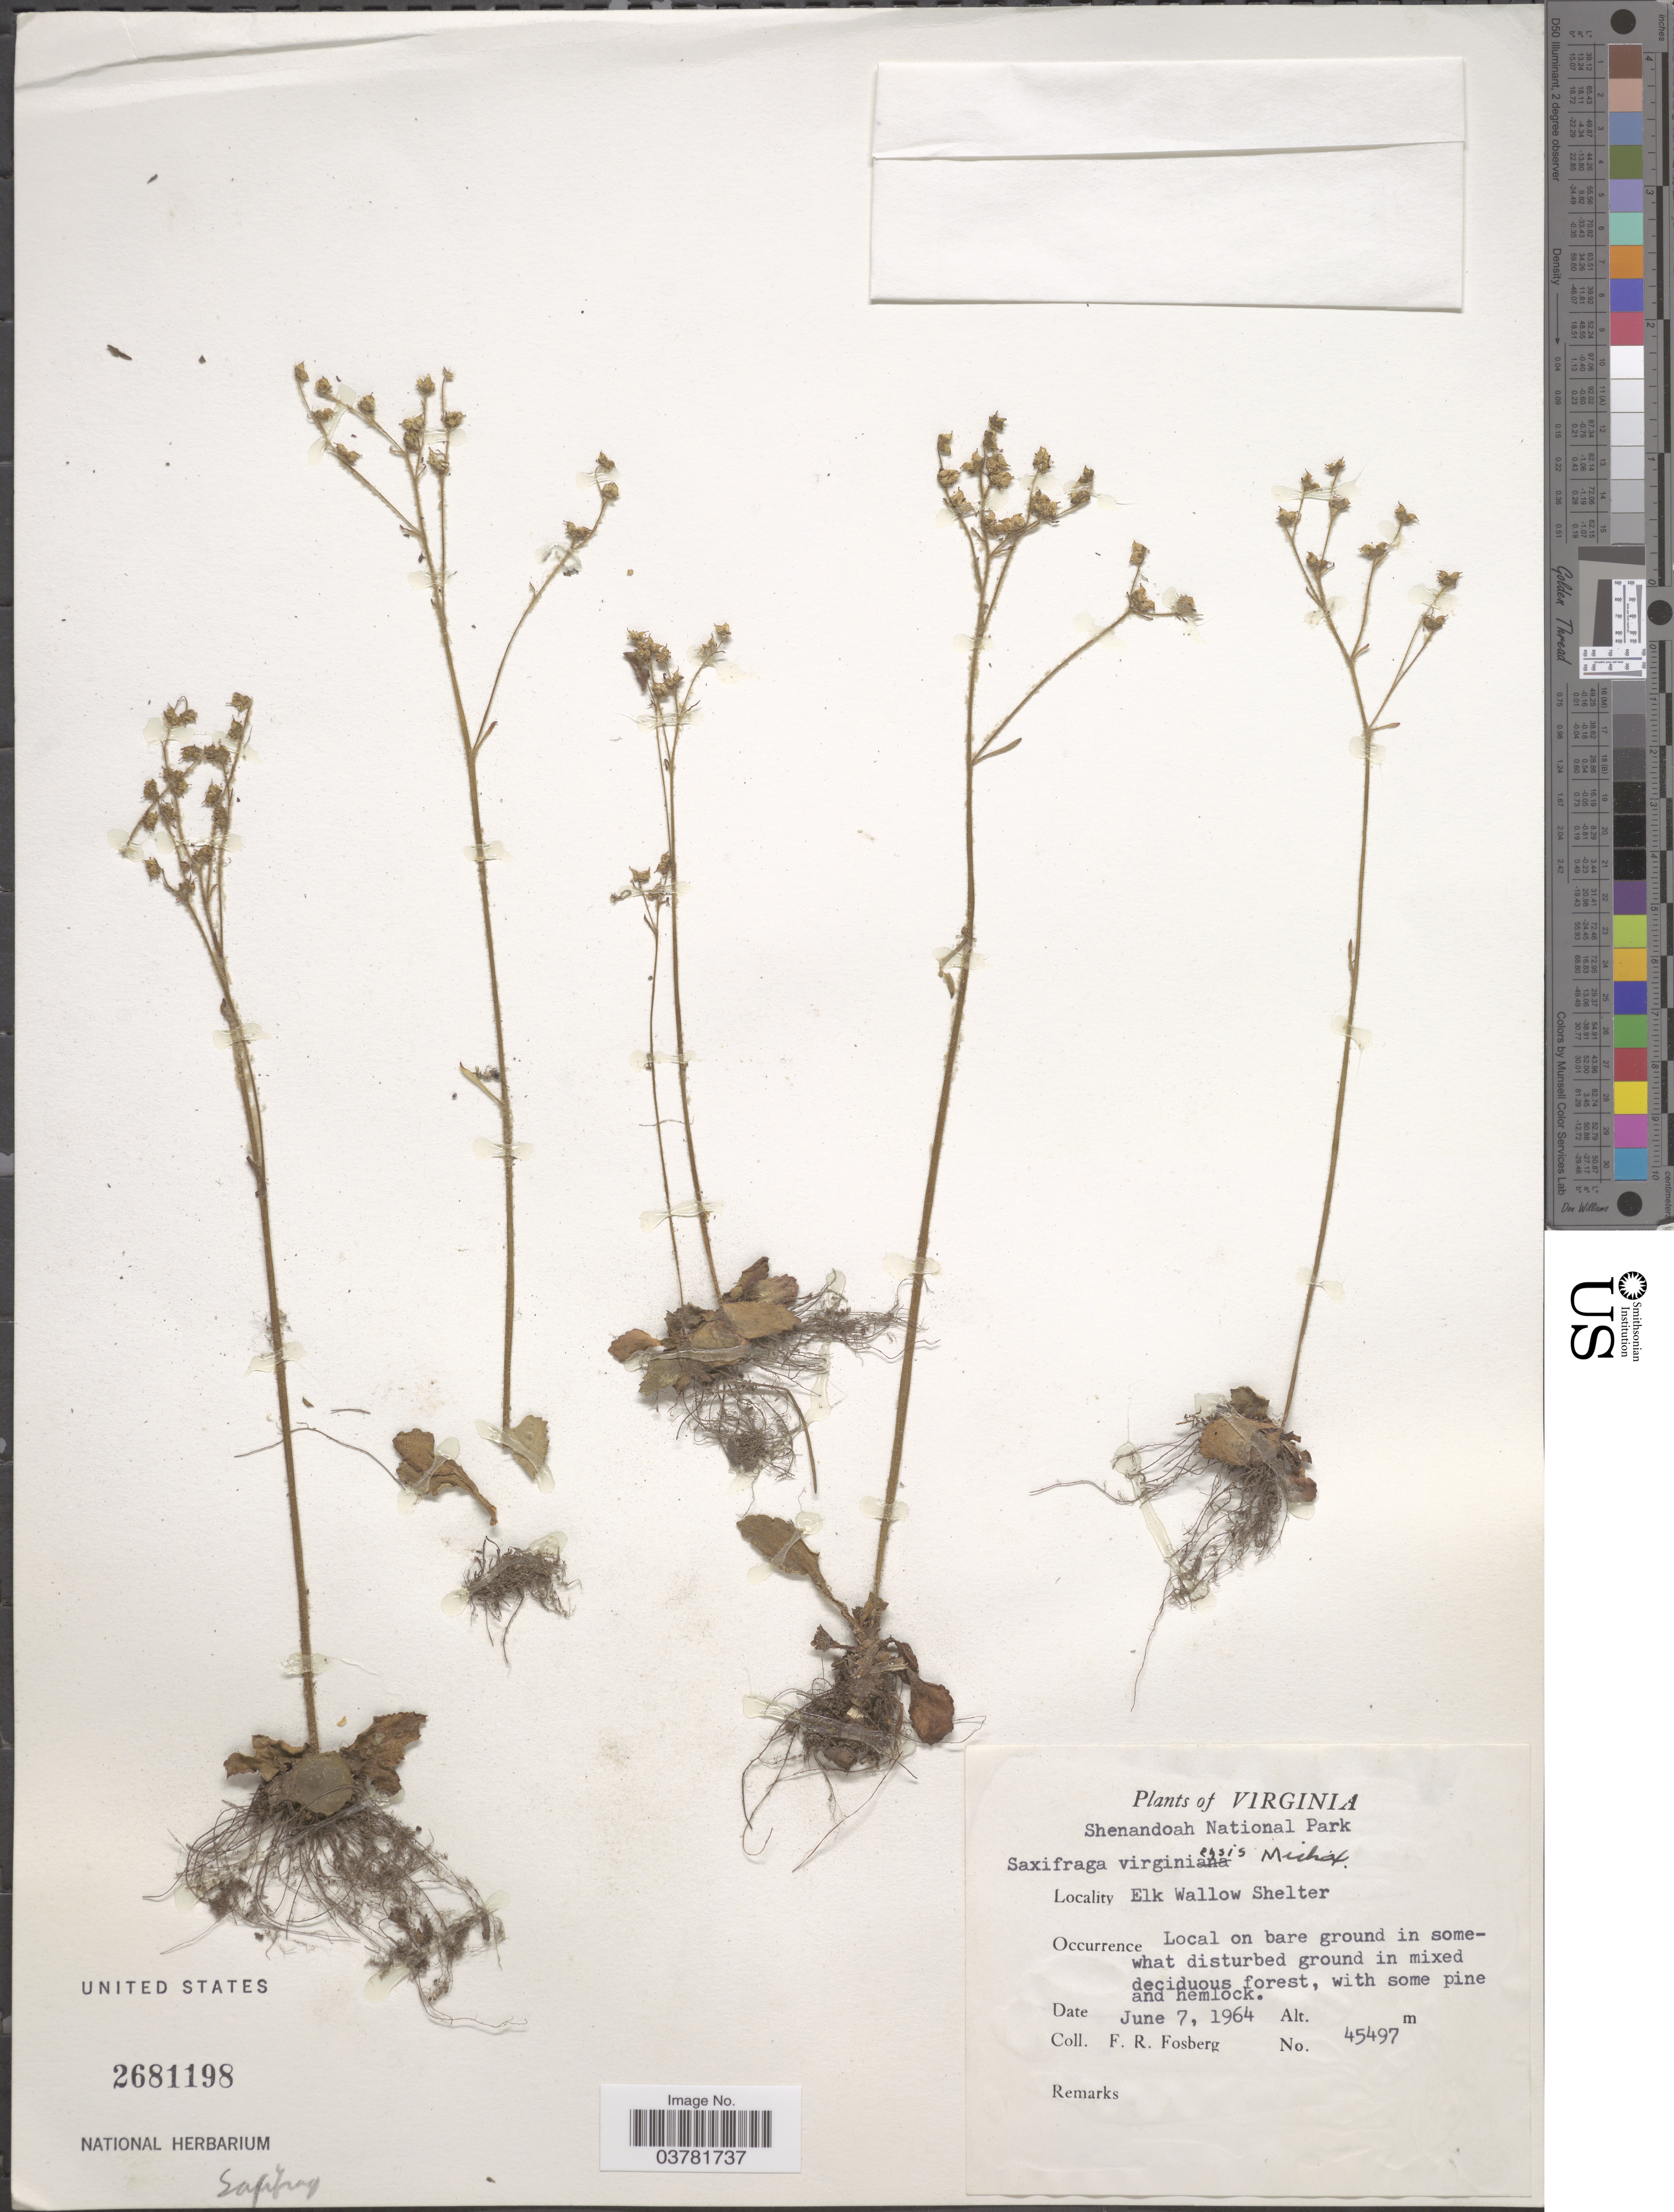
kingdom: Plantae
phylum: Tracheophyta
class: Magnoliopsida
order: Saxifragales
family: Saxifragaceae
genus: Micranthes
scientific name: Micranthes virginiensis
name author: (Michx.) Small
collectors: F. R. Fosberg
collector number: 45497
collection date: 1964-06-07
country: United States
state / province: Virginia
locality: Shenandoah National Park. Elk Wallow Shelter.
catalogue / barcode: US 2681198